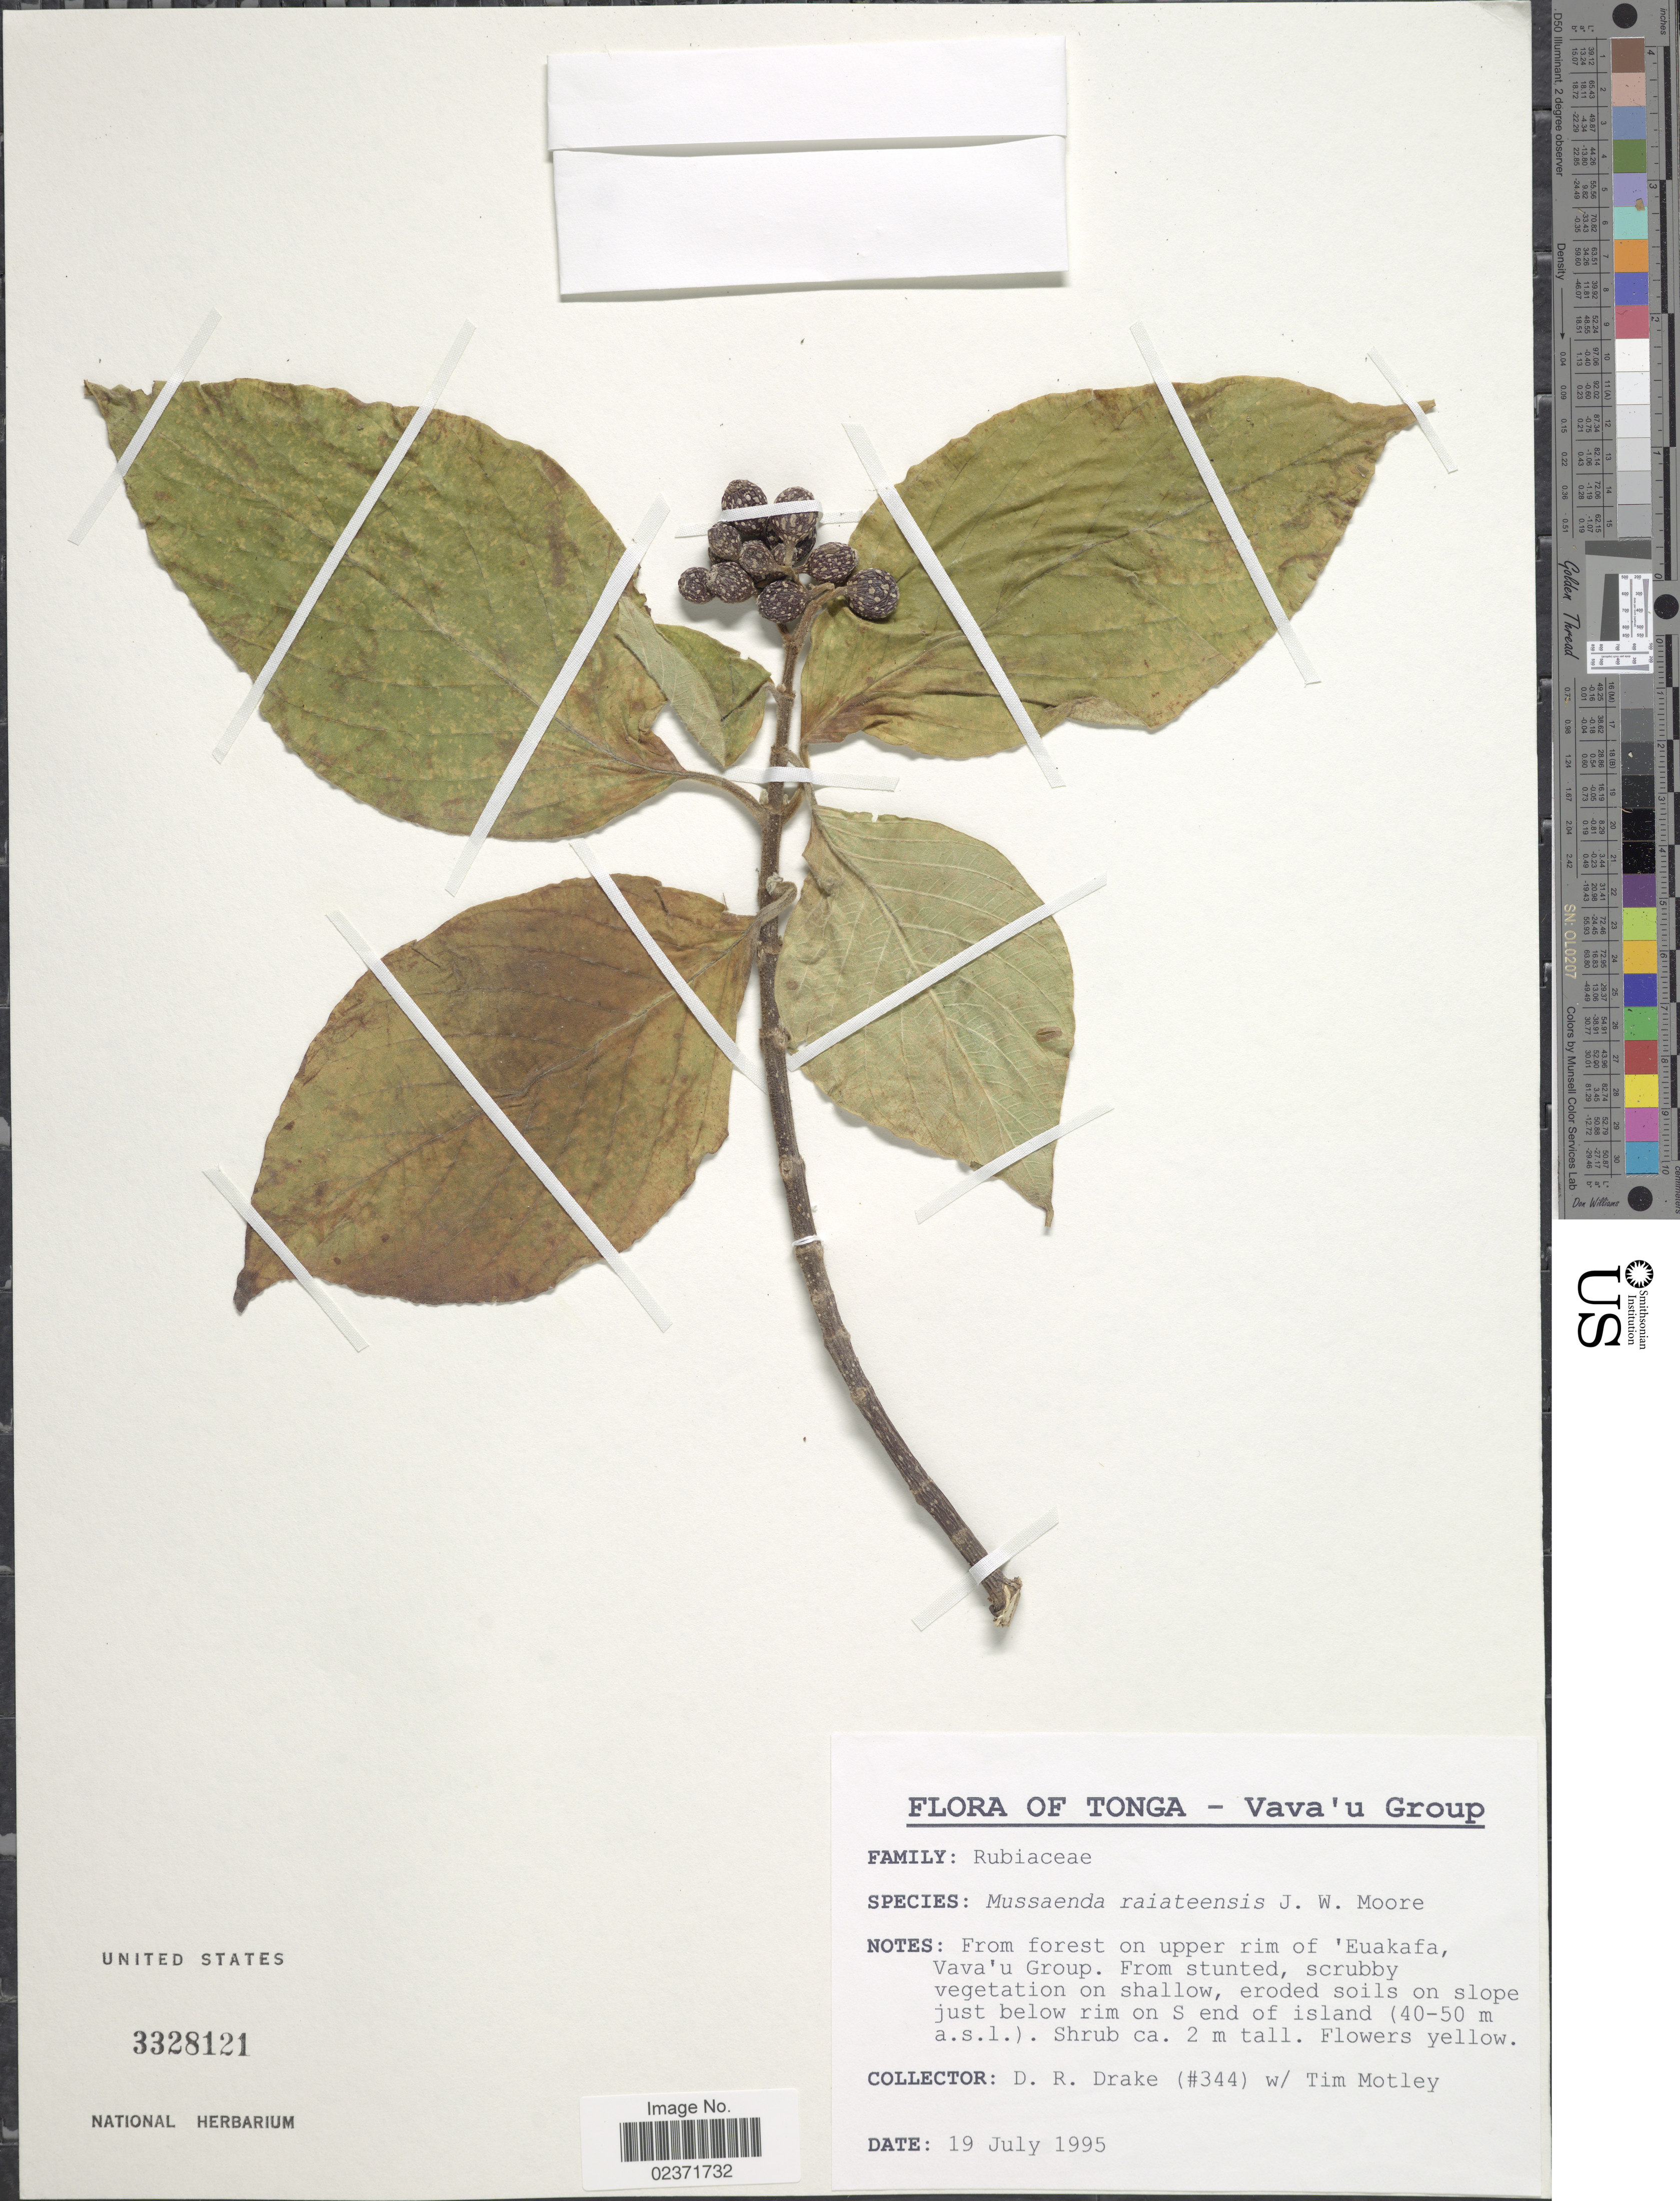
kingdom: Plantae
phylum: Tracheophyta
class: Magnoliopsida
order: Gentianales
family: Rubiaceae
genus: Mussaenda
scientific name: Mussaenda raiateensis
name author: J.W. Moore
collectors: D.R. Drake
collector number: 344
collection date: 1995-07-19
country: Tonga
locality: Vava'u Group. From forest on upper rim of 'Euakafa, Vava'u Group, eroded soils on slope just below rim on S end of island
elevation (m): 40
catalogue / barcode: US 3328121